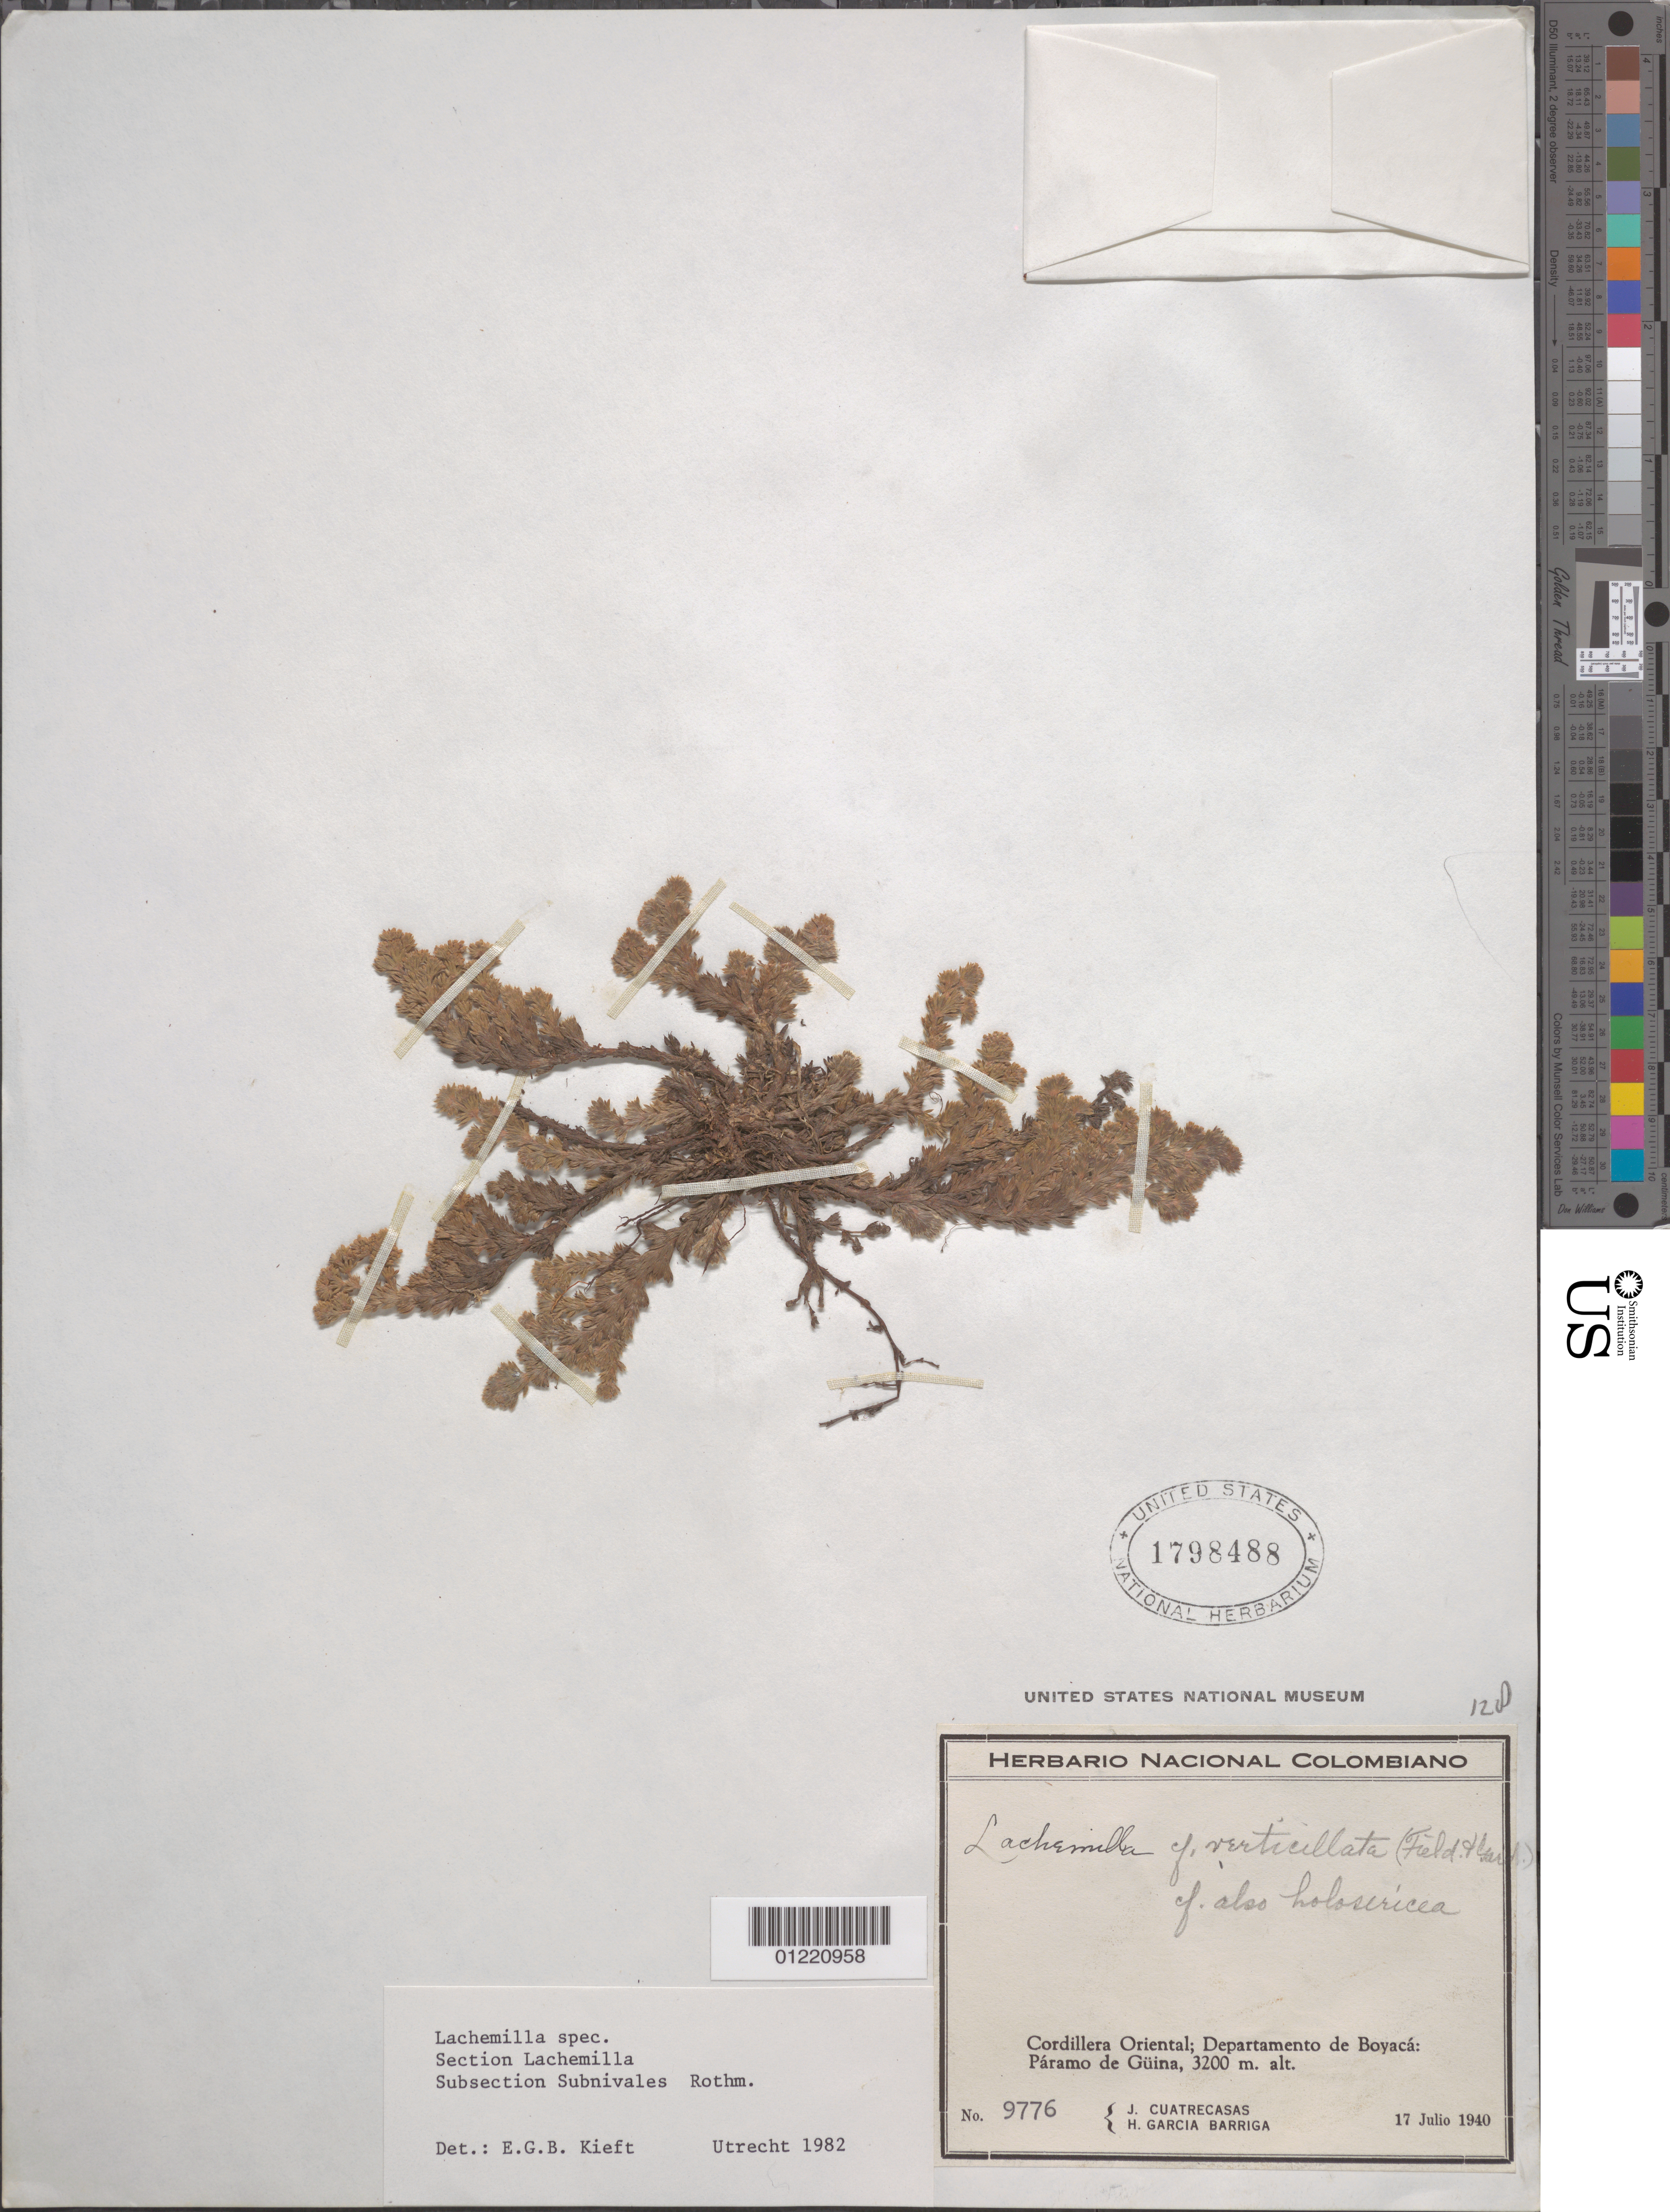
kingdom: Plantae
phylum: Tracheophyta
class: Magnoliopsida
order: Rosales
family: Rosaceae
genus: Lachemilla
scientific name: Lachemilla sp.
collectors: J. Cuatrecasas & H. García Barriga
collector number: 9776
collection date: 1940-07-17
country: Colombia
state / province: Boyacá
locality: Paramo de Güina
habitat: paramo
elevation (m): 3200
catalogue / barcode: US 1798488